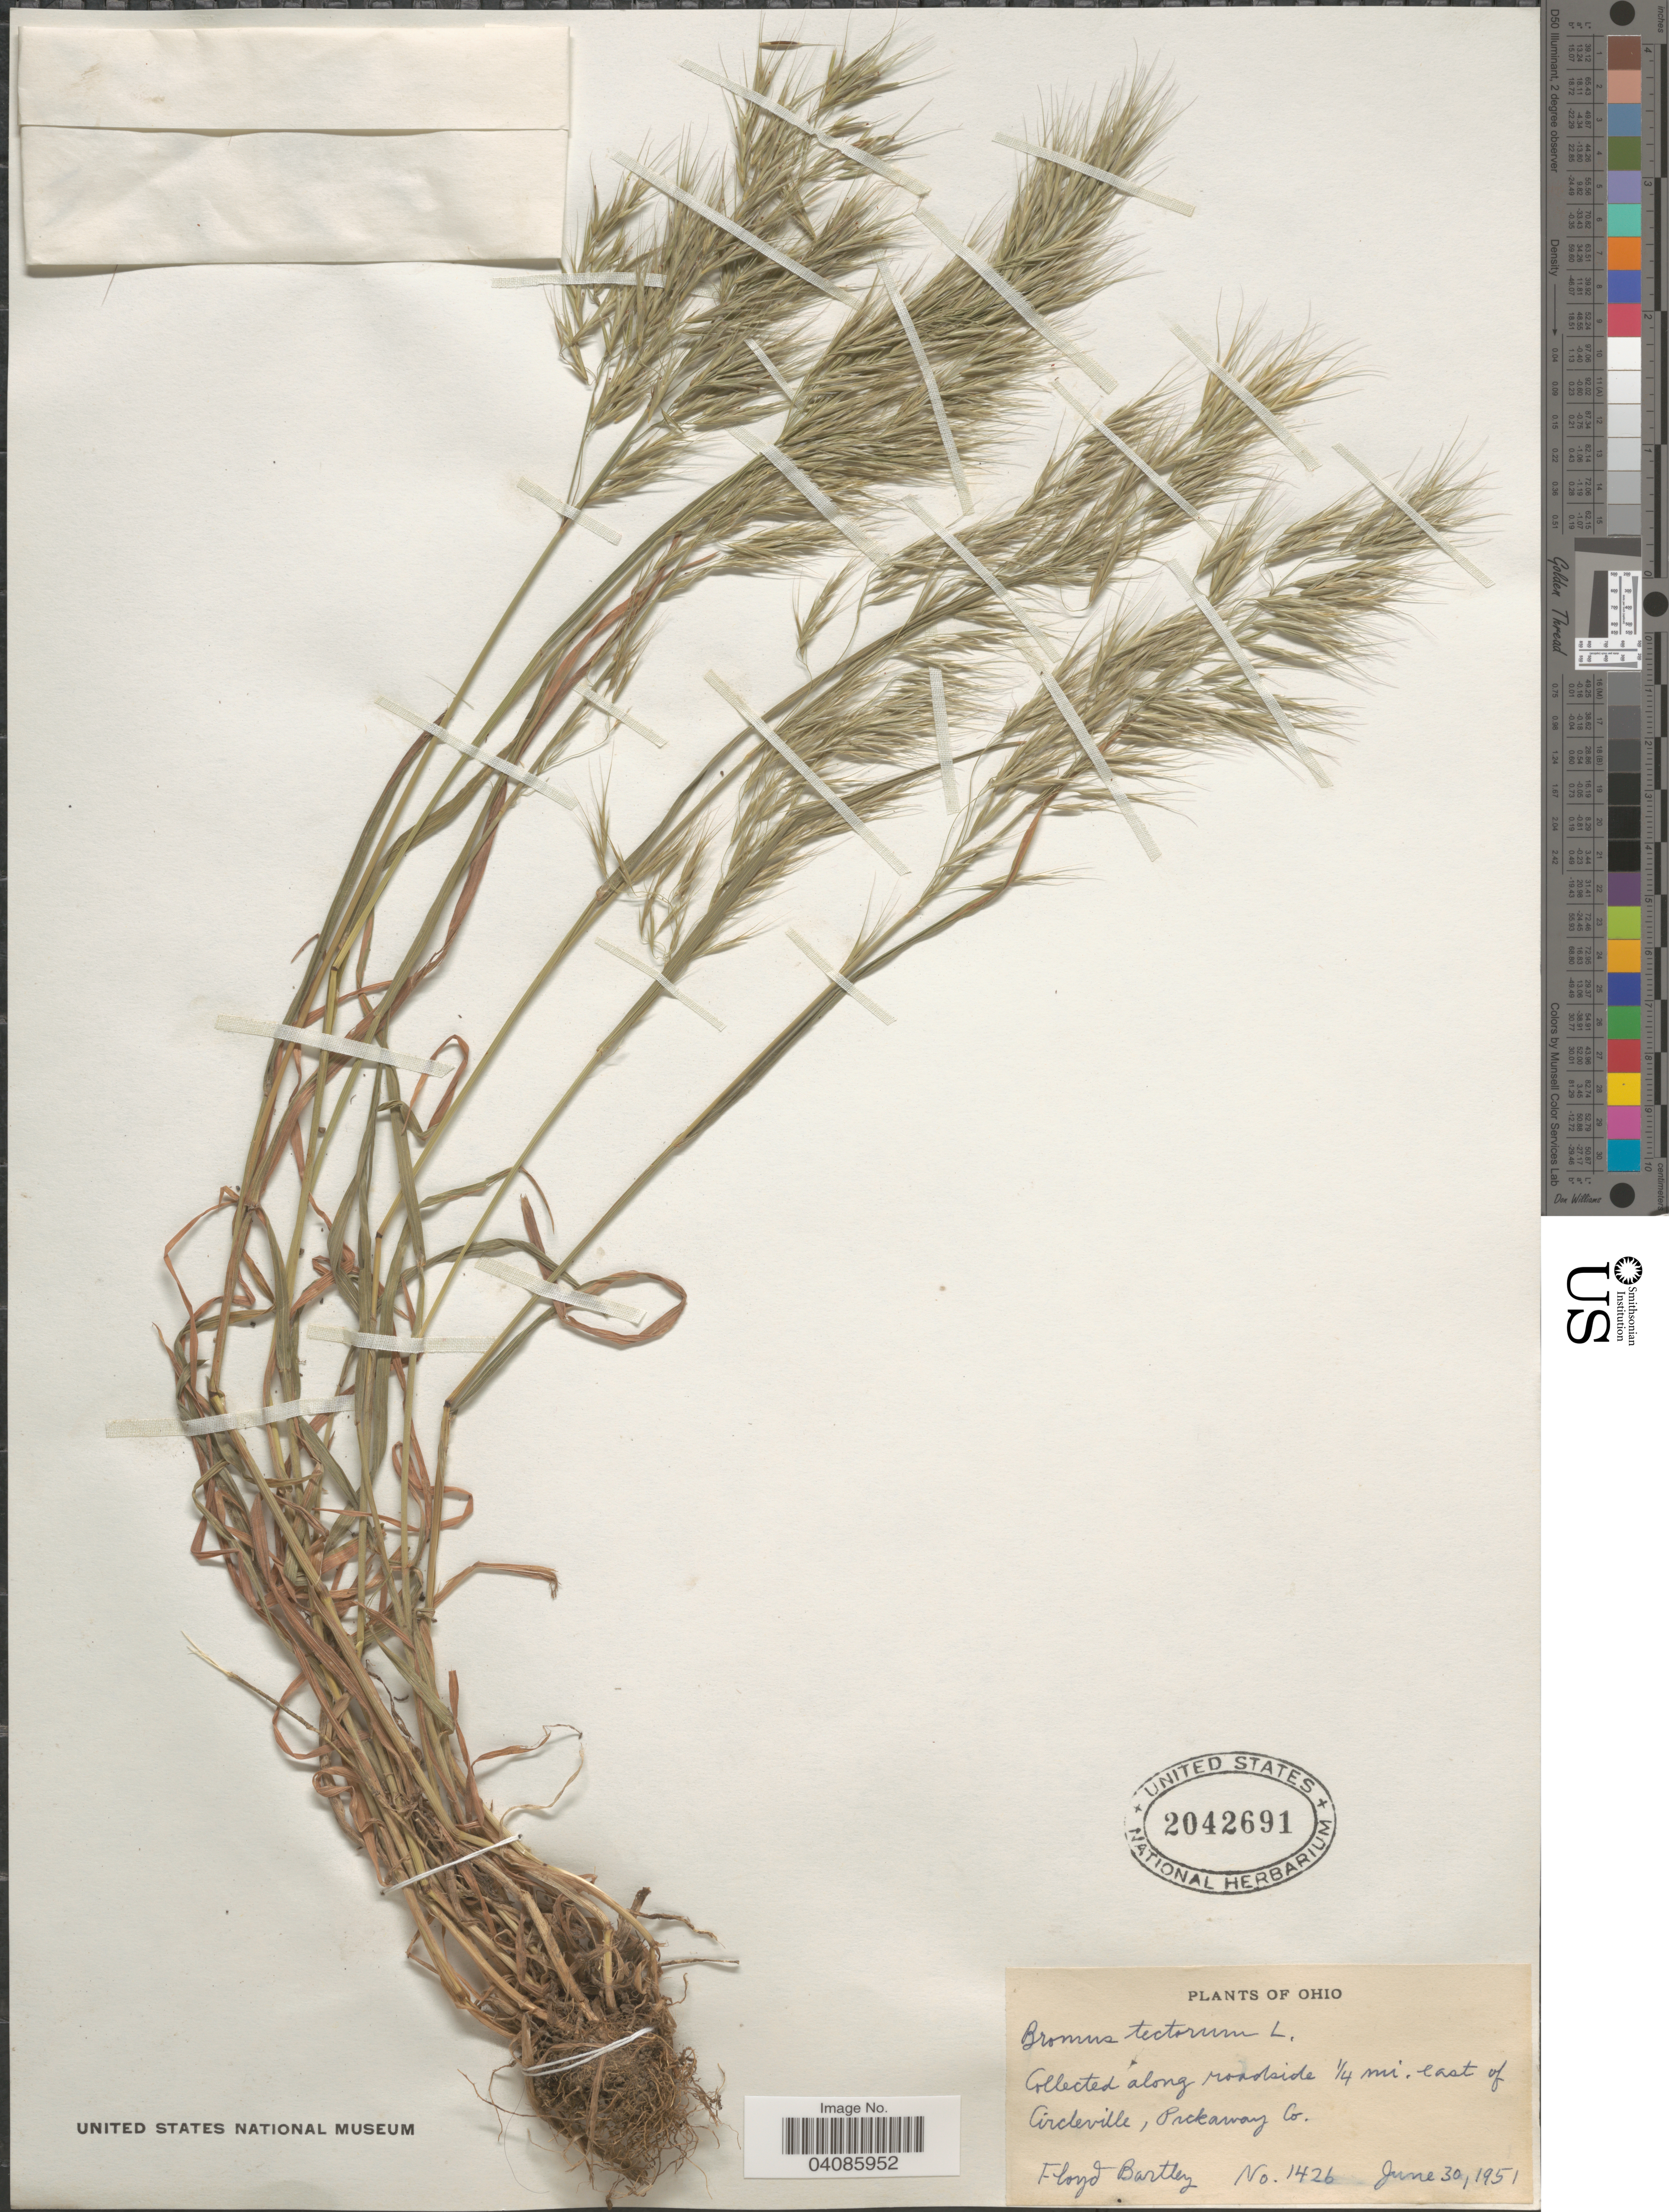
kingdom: Plantae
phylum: Tracheophyta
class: Liliopsida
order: Poales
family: Poaceae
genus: Bromus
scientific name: Bromus tectorum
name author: L.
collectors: F. Bartley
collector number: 1426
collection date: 1951-06-30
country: United States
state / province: Ohio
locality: Along roadside ¼ mi. east of Circleville, Pickaway Co.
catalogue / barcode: US 2042691